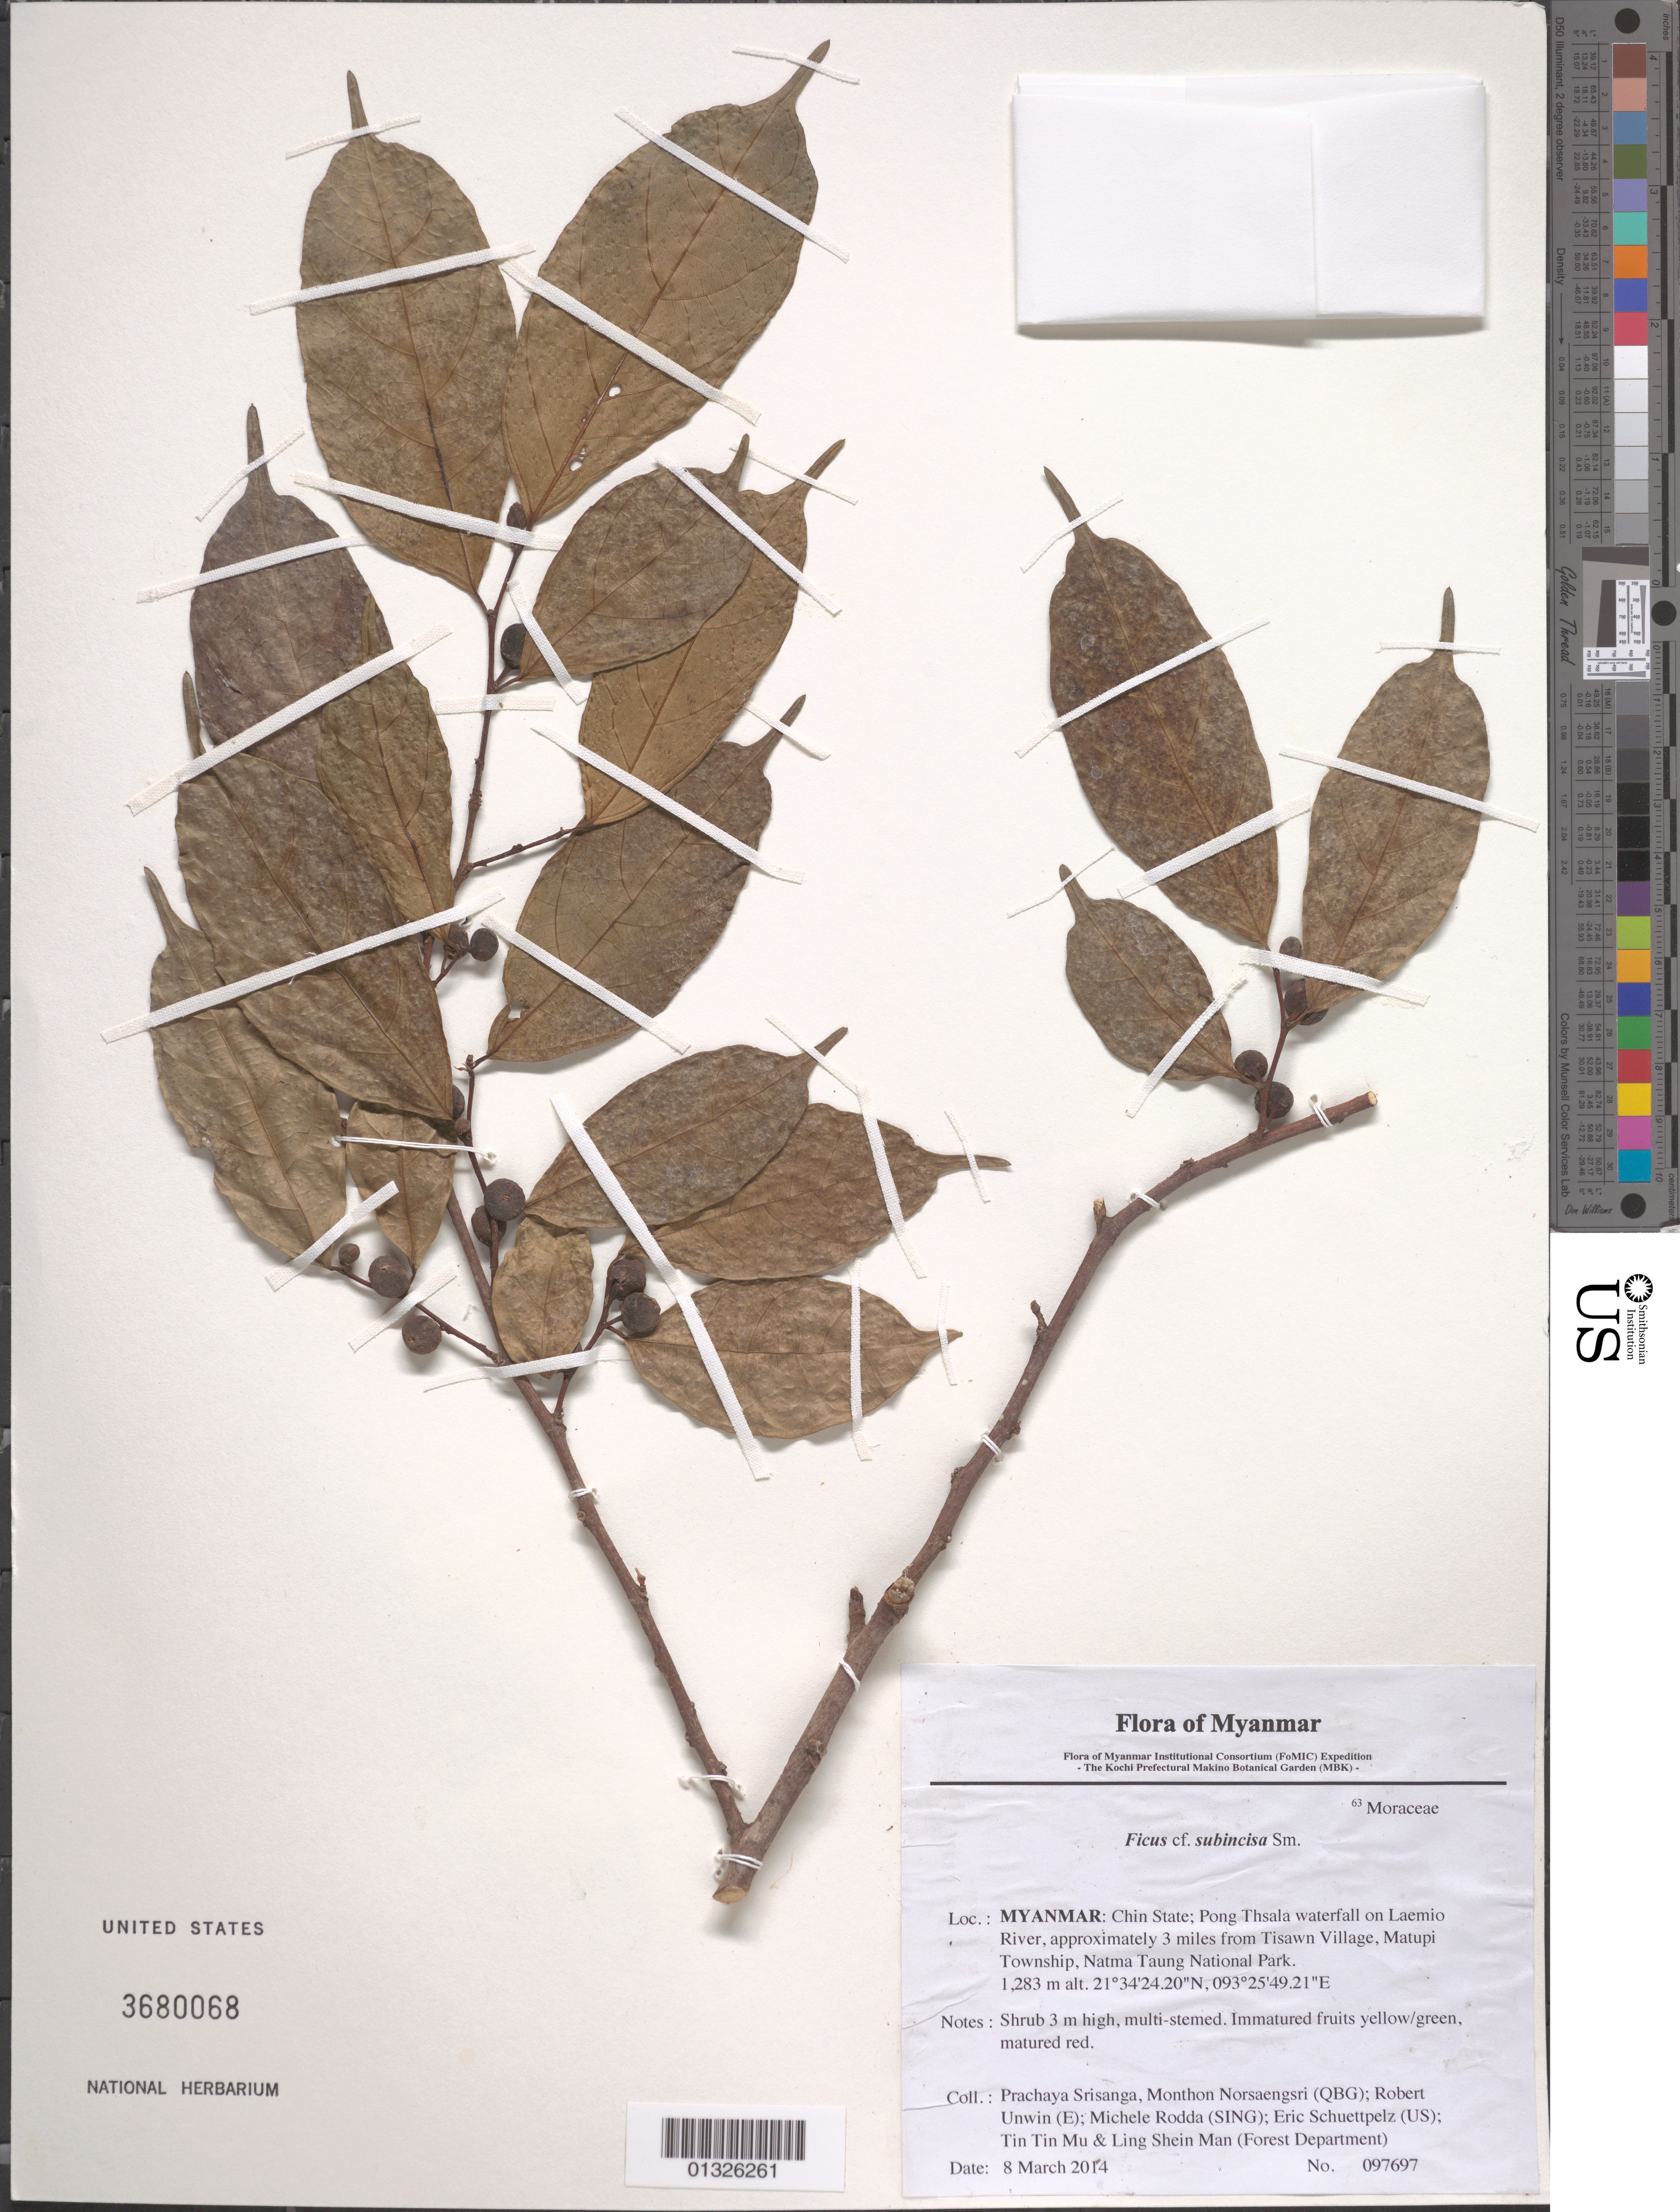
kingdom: Plantae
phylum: Tracheophyta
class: Magnoliopsida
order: Rosales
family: Moraceae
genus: Ficus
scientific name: Ficus subincisa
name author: Buch.-Ham. ex Sm.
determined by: Tagane, S.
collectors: P. Srisanga, M. Norsaengsri, R. Unwin, M. Rodda, E. Schuettpelz, Tin Tin Mu & Ling Shein Man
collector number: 97697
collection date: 2014-03-08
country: Myanmar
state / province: Chin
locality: Pong Thsala waterfall on Laemio River, approximately 3 miles from Tisawn Village, Matupi Township, Natma Taung National Park.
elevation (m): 1283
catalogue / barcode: US 3680068